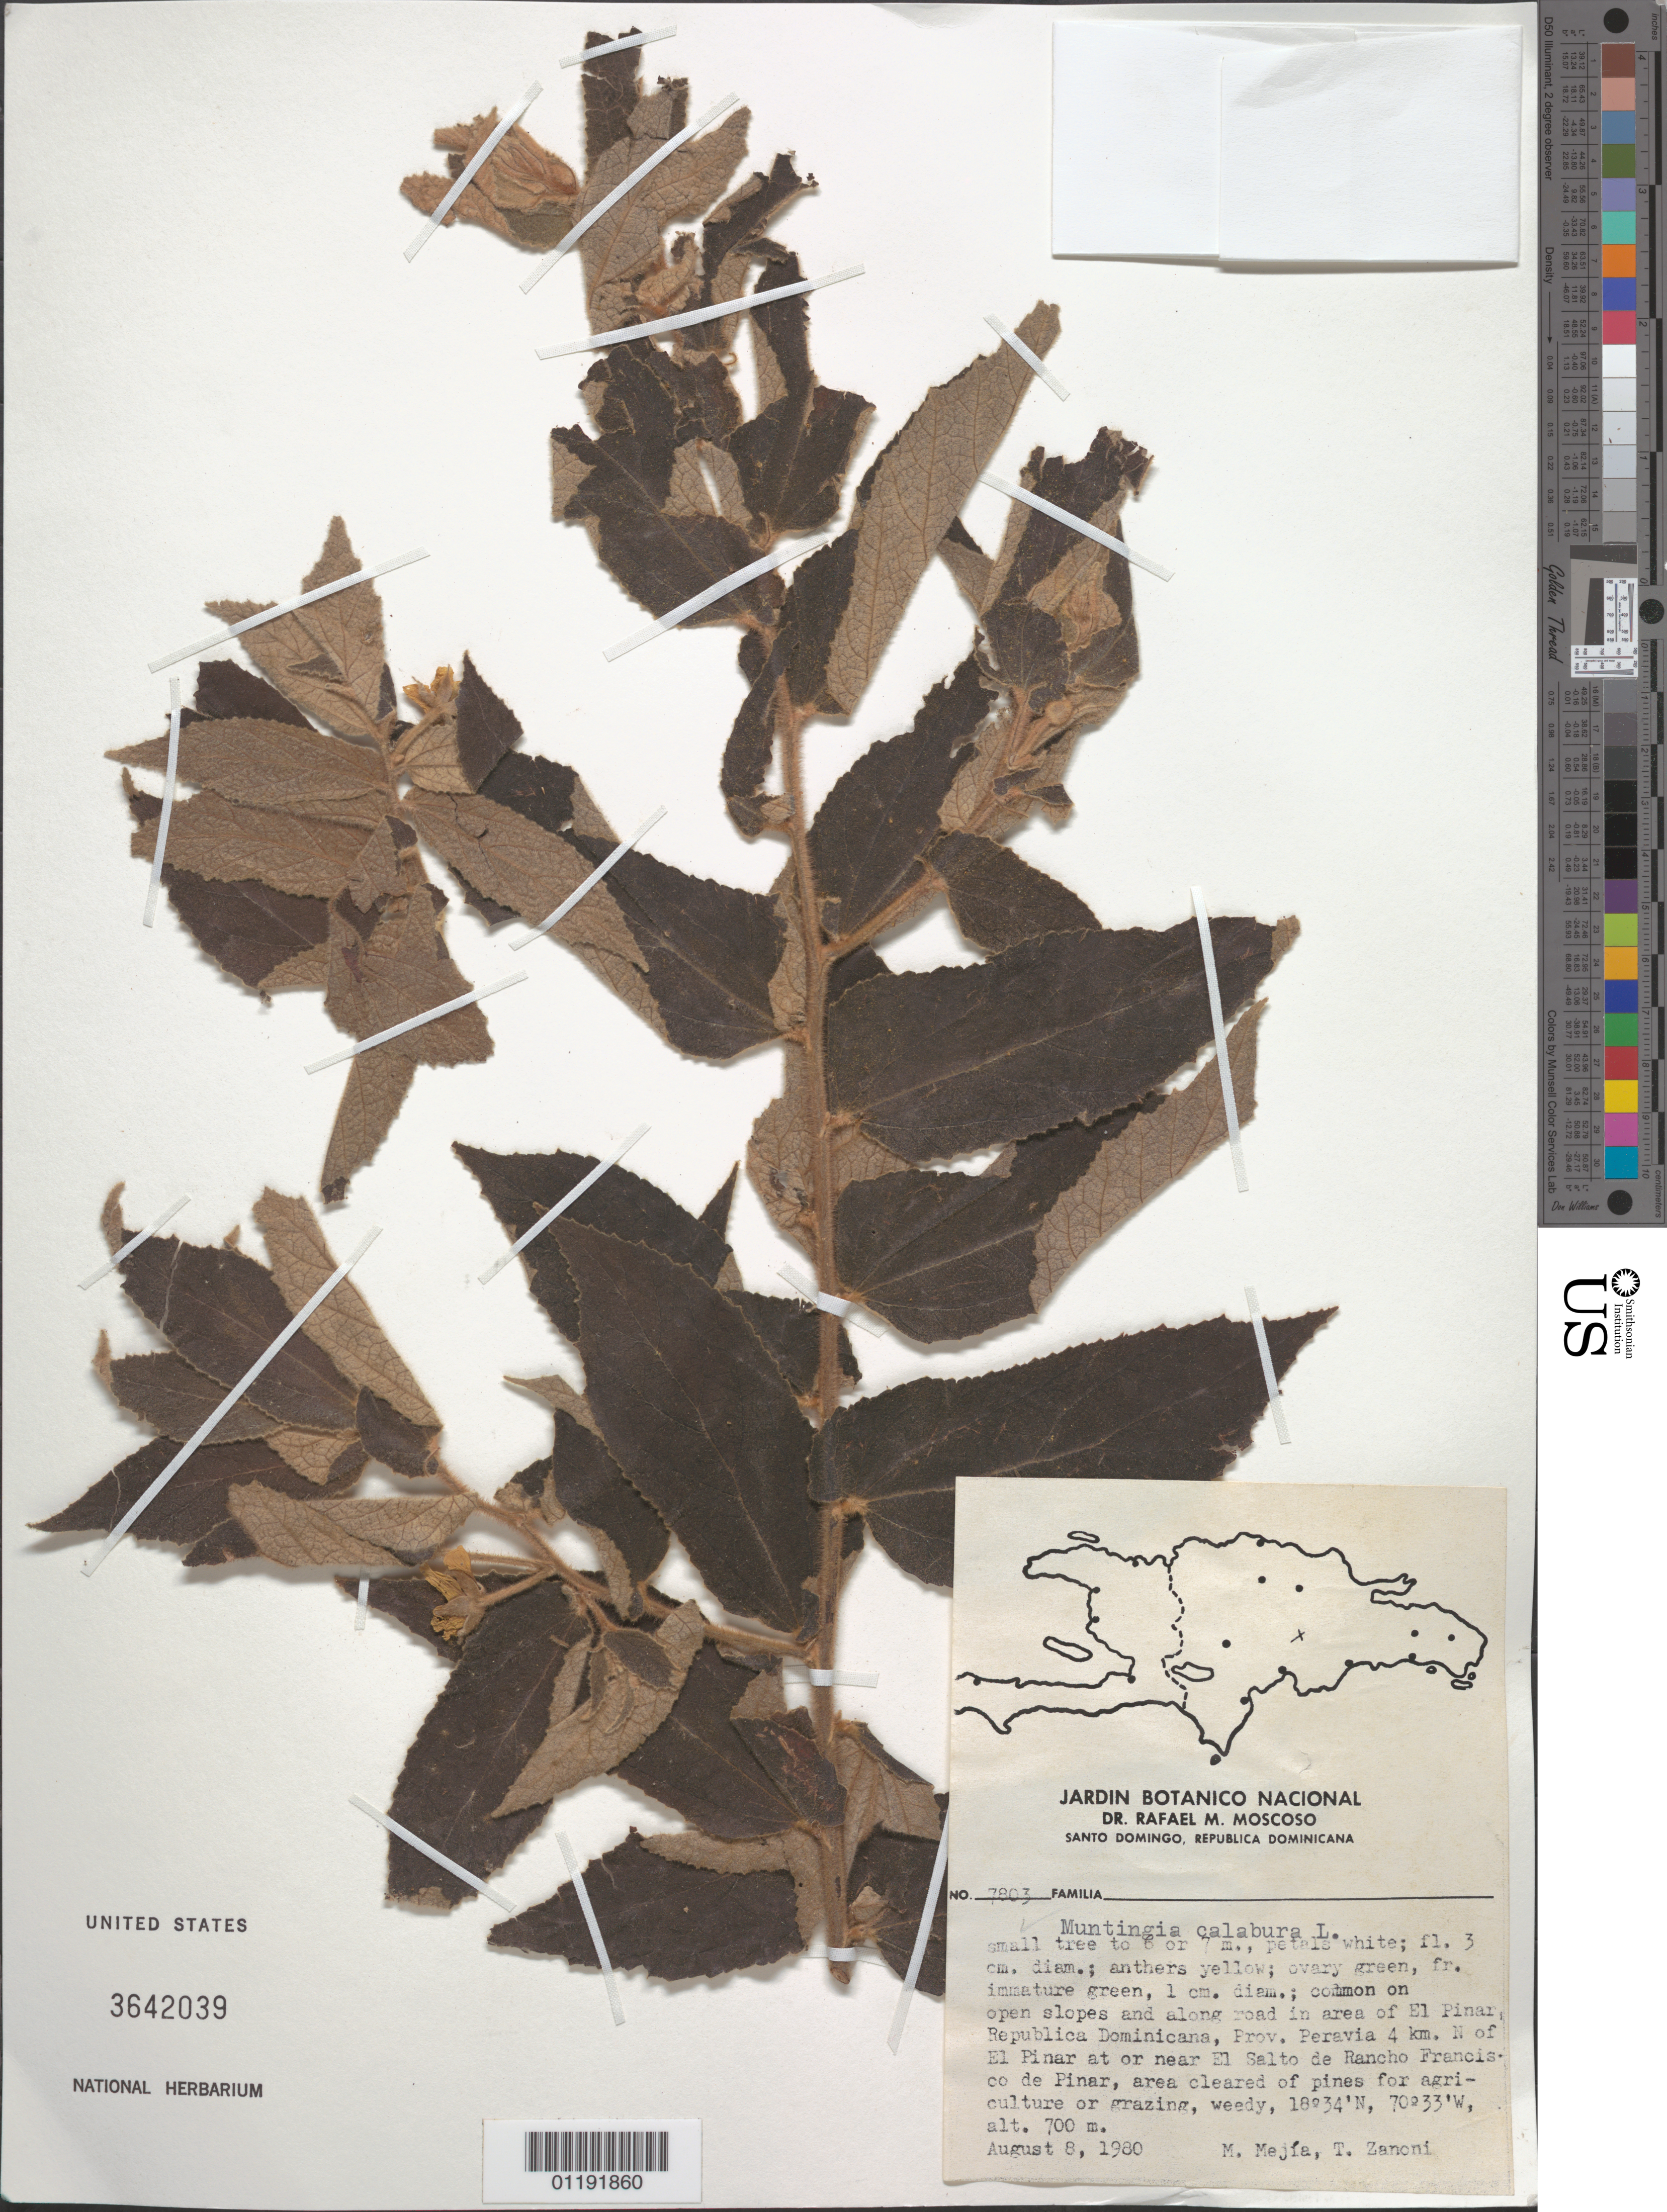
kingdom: Plantae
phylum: Tracheophyta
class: Magnoliopsida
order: Malvales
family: Muntingiaceae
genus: Muntingia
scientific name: Muntingia calabura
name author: L.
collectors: M. Mejia & T. A. Zanoni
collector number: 7803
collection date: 1980-08-08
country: Dominican Republic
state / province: Peravia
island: Hispaniola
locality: N of El Pinar, near El Salto de Rancho Francisco de Pinar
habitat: Slopes, open road, cleared area for agriculture or grazing, weedy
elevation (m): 700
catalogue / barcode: US 3642039